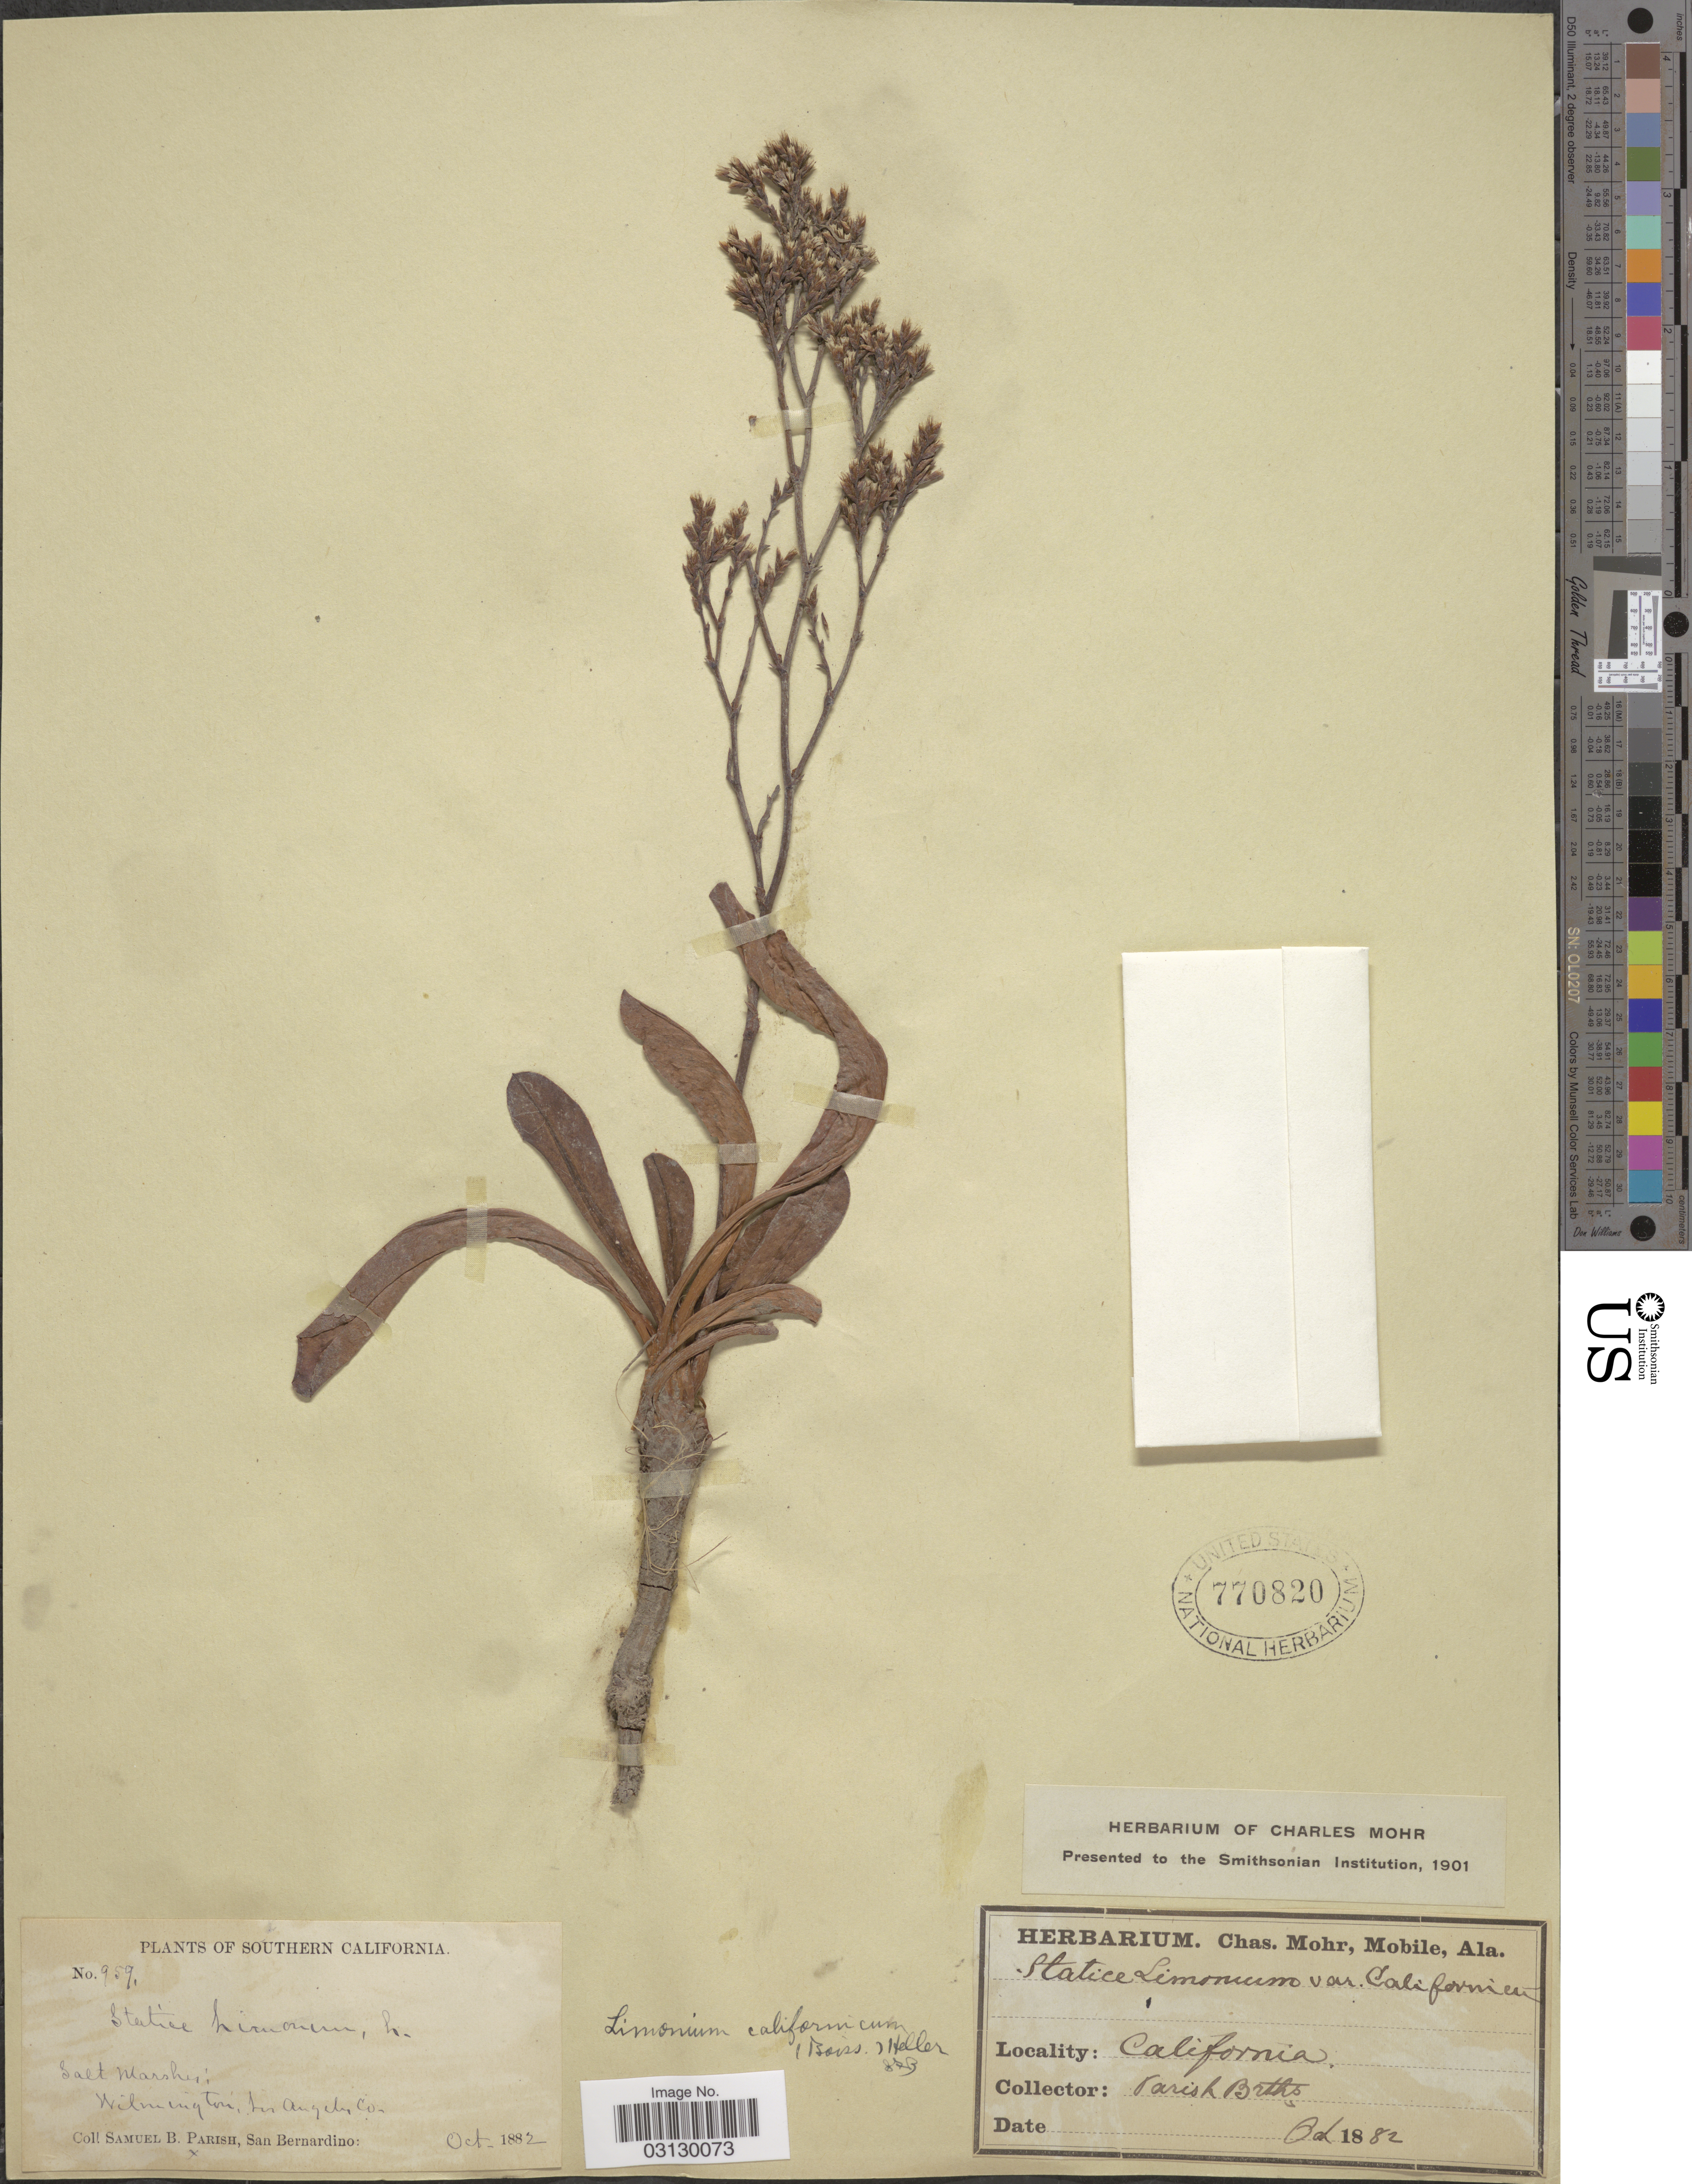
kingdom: Plantae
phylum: Tracheophyta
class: Magnoliopsida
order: Caryophyllales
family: Plumbaginaceae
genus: Limonium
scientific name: Limonium californicum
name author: (Boiss.) A. Heller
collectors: S. B. Parish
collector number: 959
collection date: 1882-10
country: United States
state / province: California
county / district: Los Angeles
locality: Southern California. Wilmington, Los Angeles Co.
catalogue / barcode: US 770820